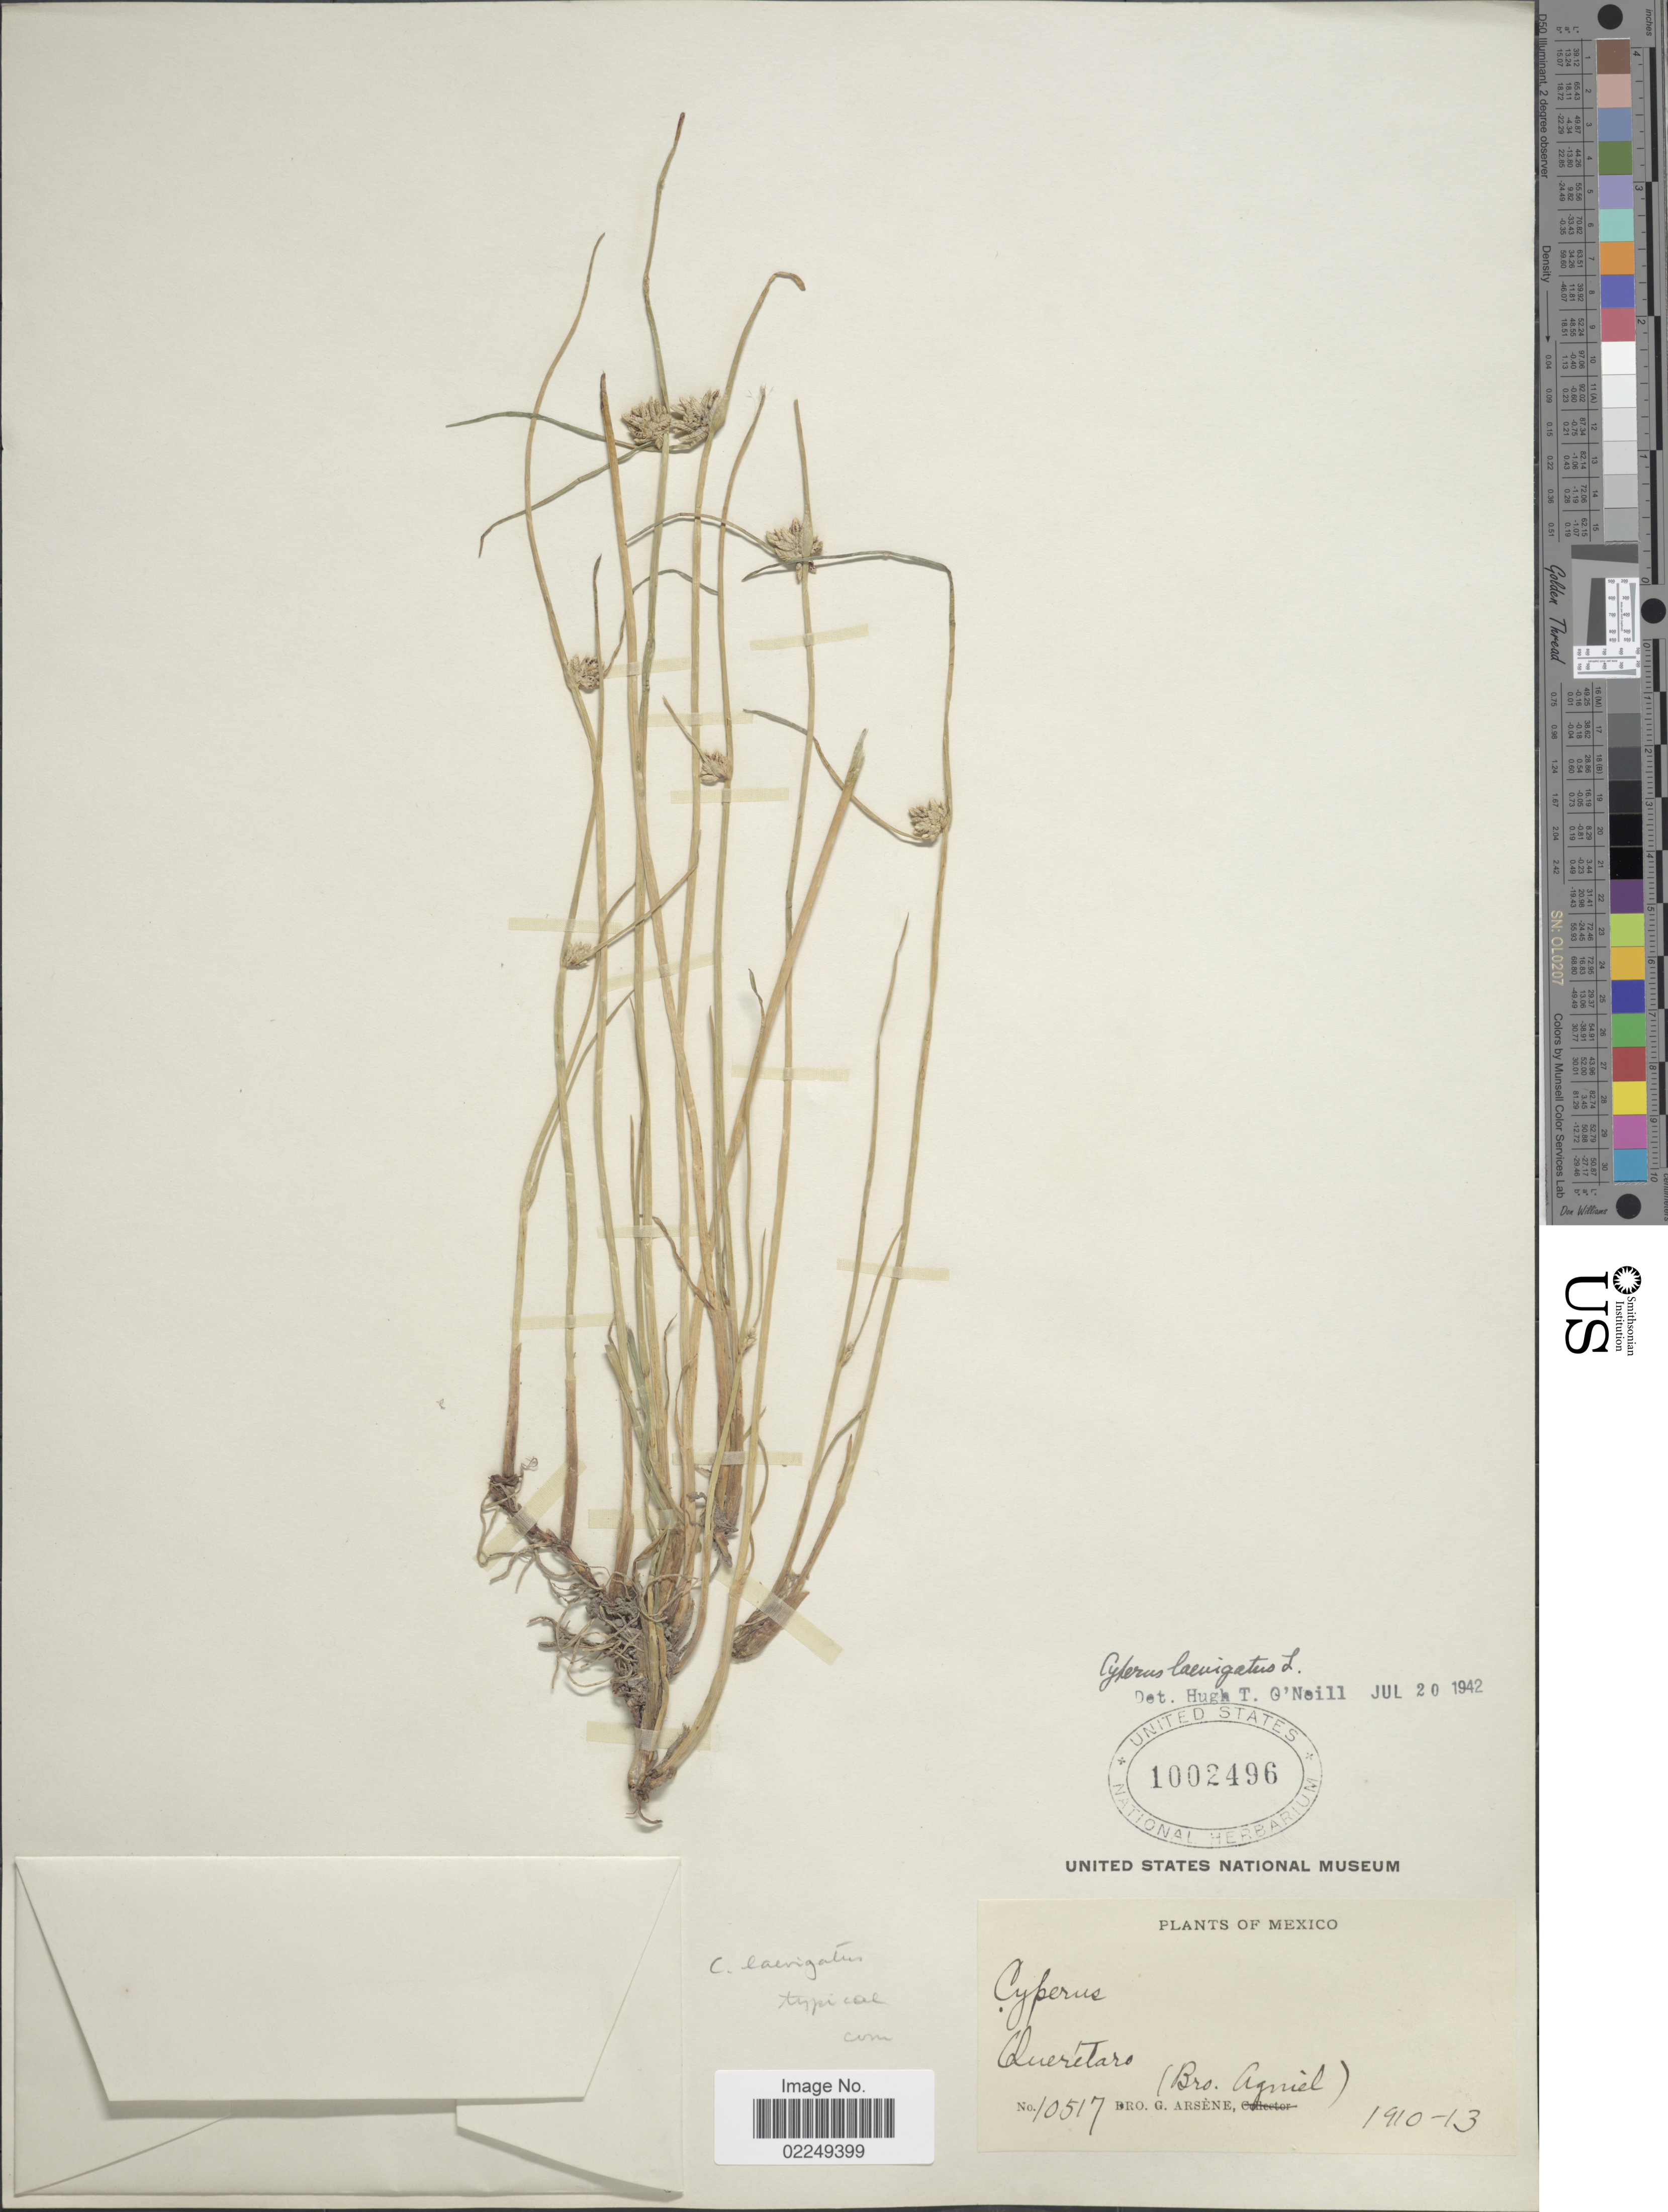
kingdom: Plantae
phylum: Tracheophyta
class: Liliopsida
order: Poales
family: Cyperaceae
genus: Cyperus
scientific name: Cyperus laevigatus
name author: L.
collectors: Bro. Agniel & Bro. G. Arsène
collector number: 10517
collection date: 1910/1913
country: Mexico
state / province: Querétaro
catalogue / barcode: US 1002496